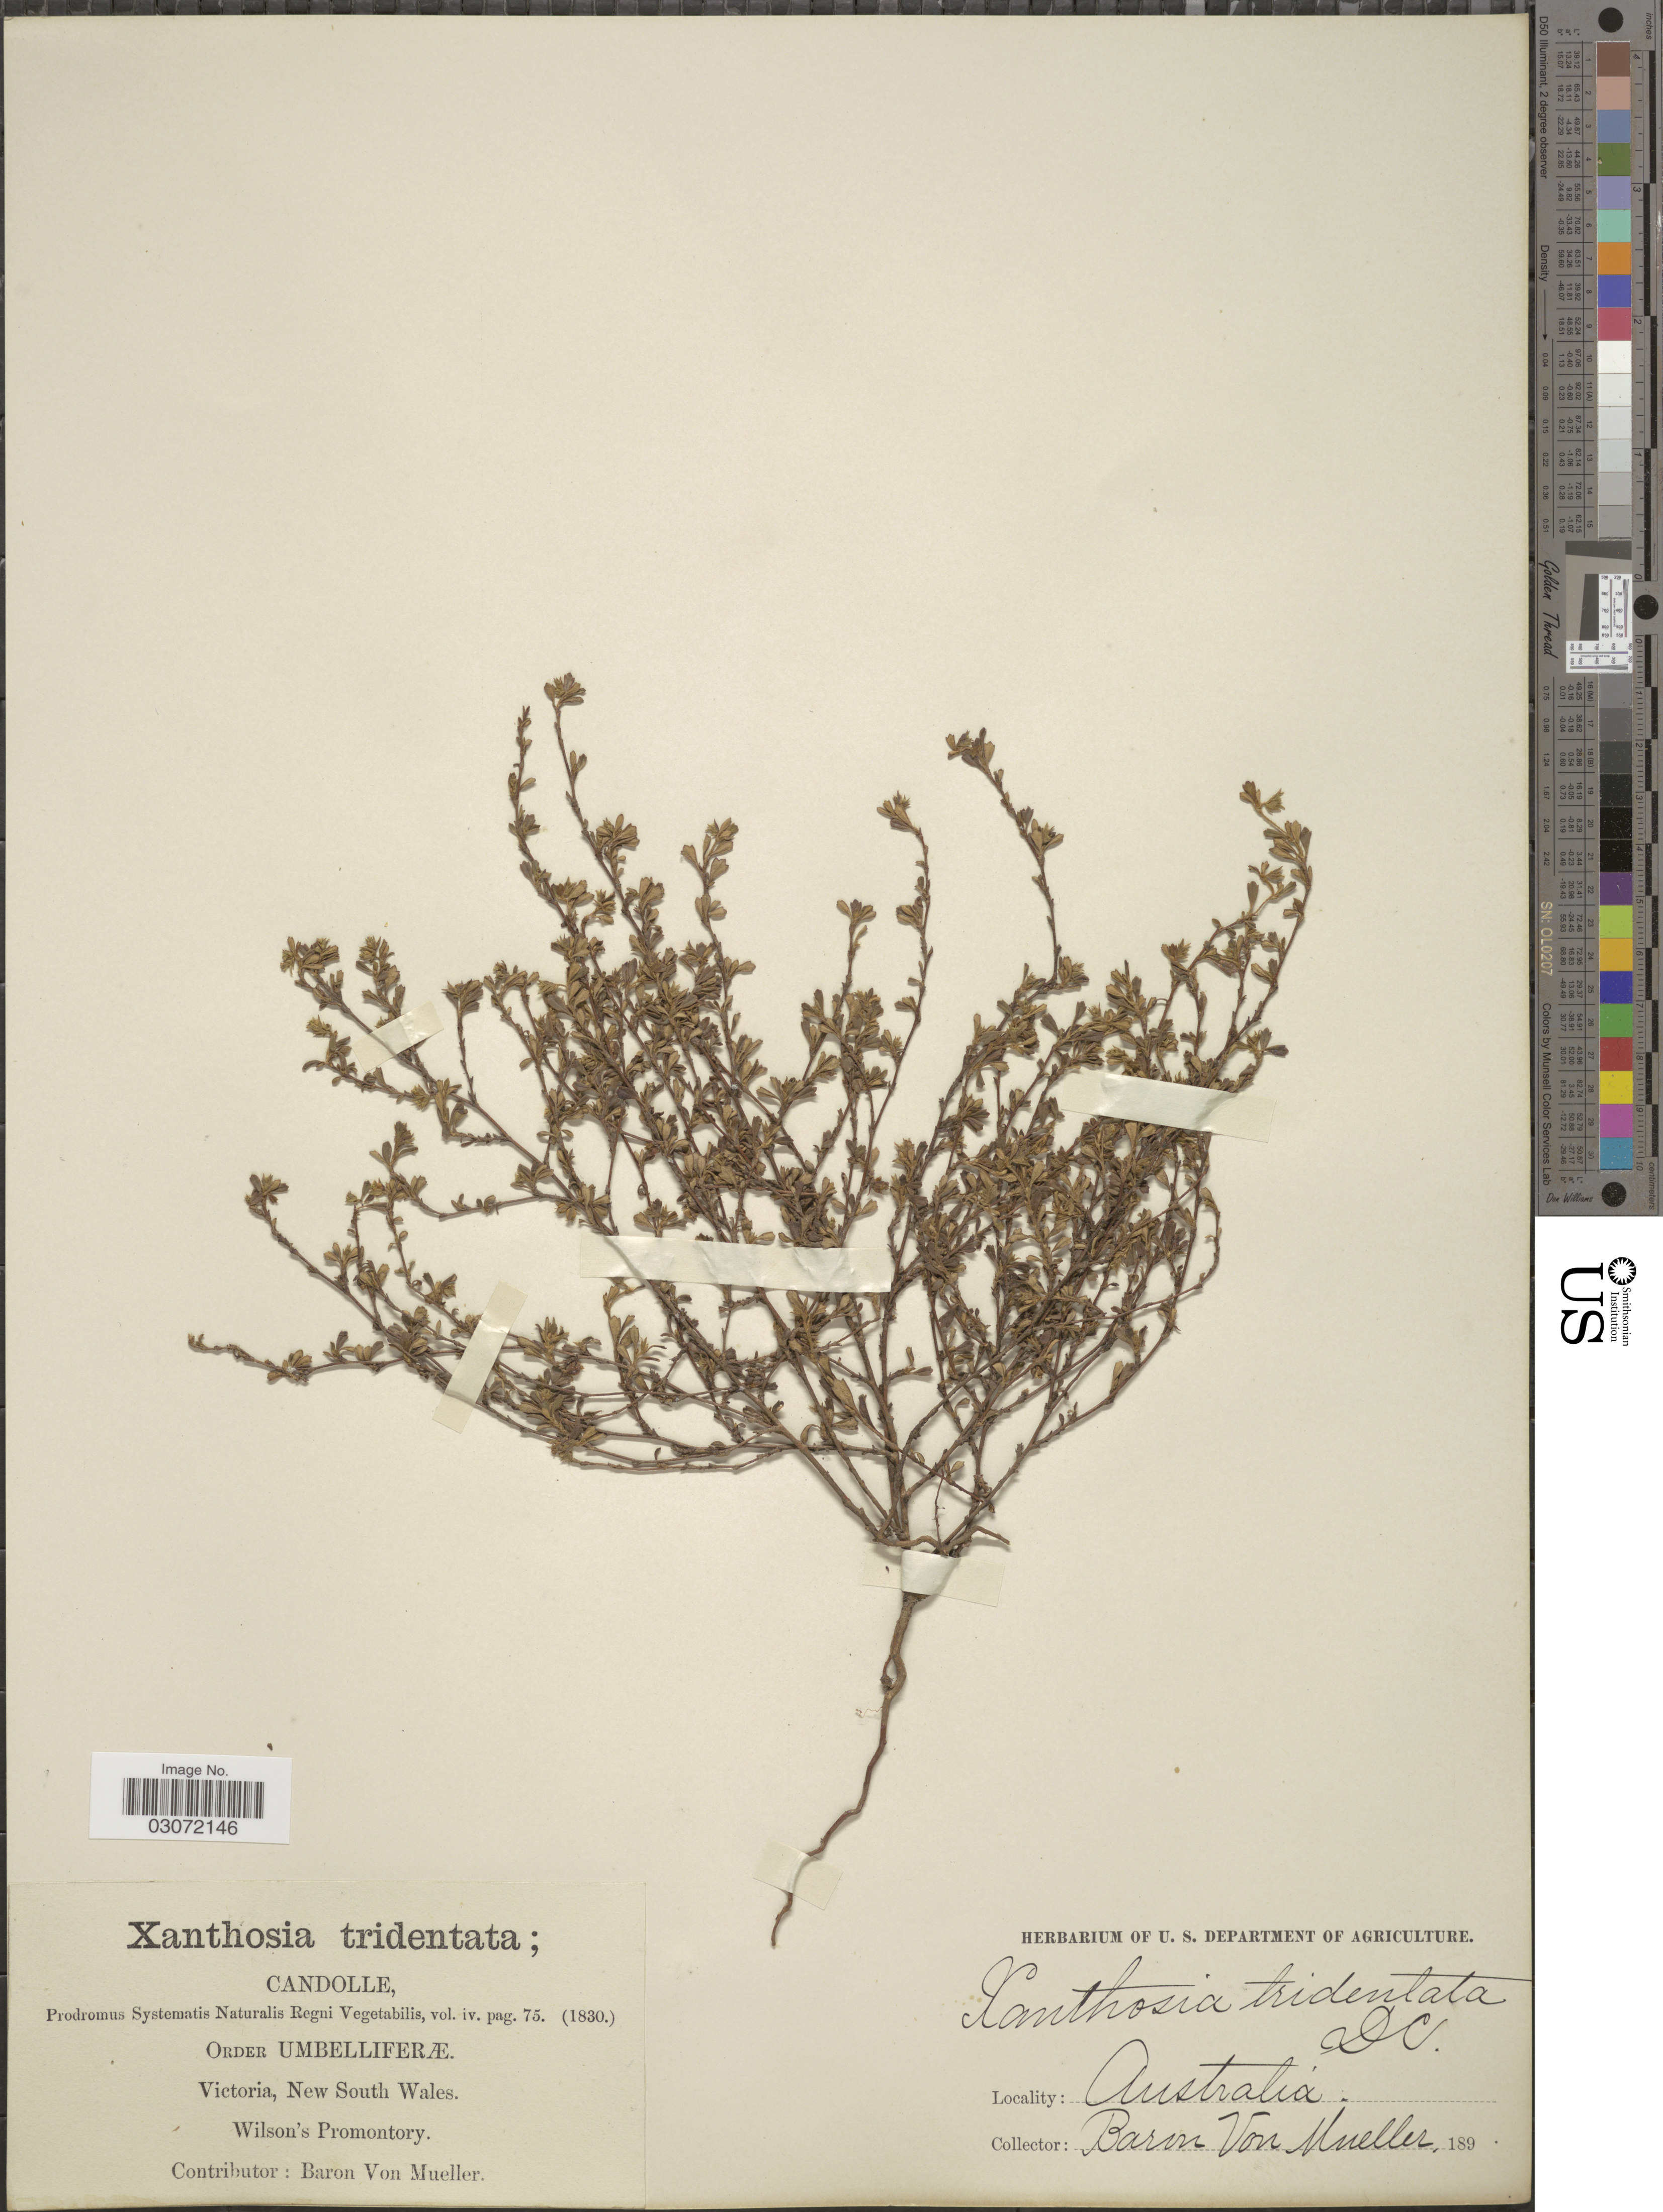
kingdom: Plantae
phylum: Tracheophyta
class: Magnoliopsida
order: Apiales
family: Apiaceae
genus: Xanthosia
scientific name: Xanthosia tridentata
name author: DC.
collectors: B. von Mueller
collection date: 1830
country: Australia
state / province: New South Wales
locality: Victoria. Wilson's Promontory [unsure placement]